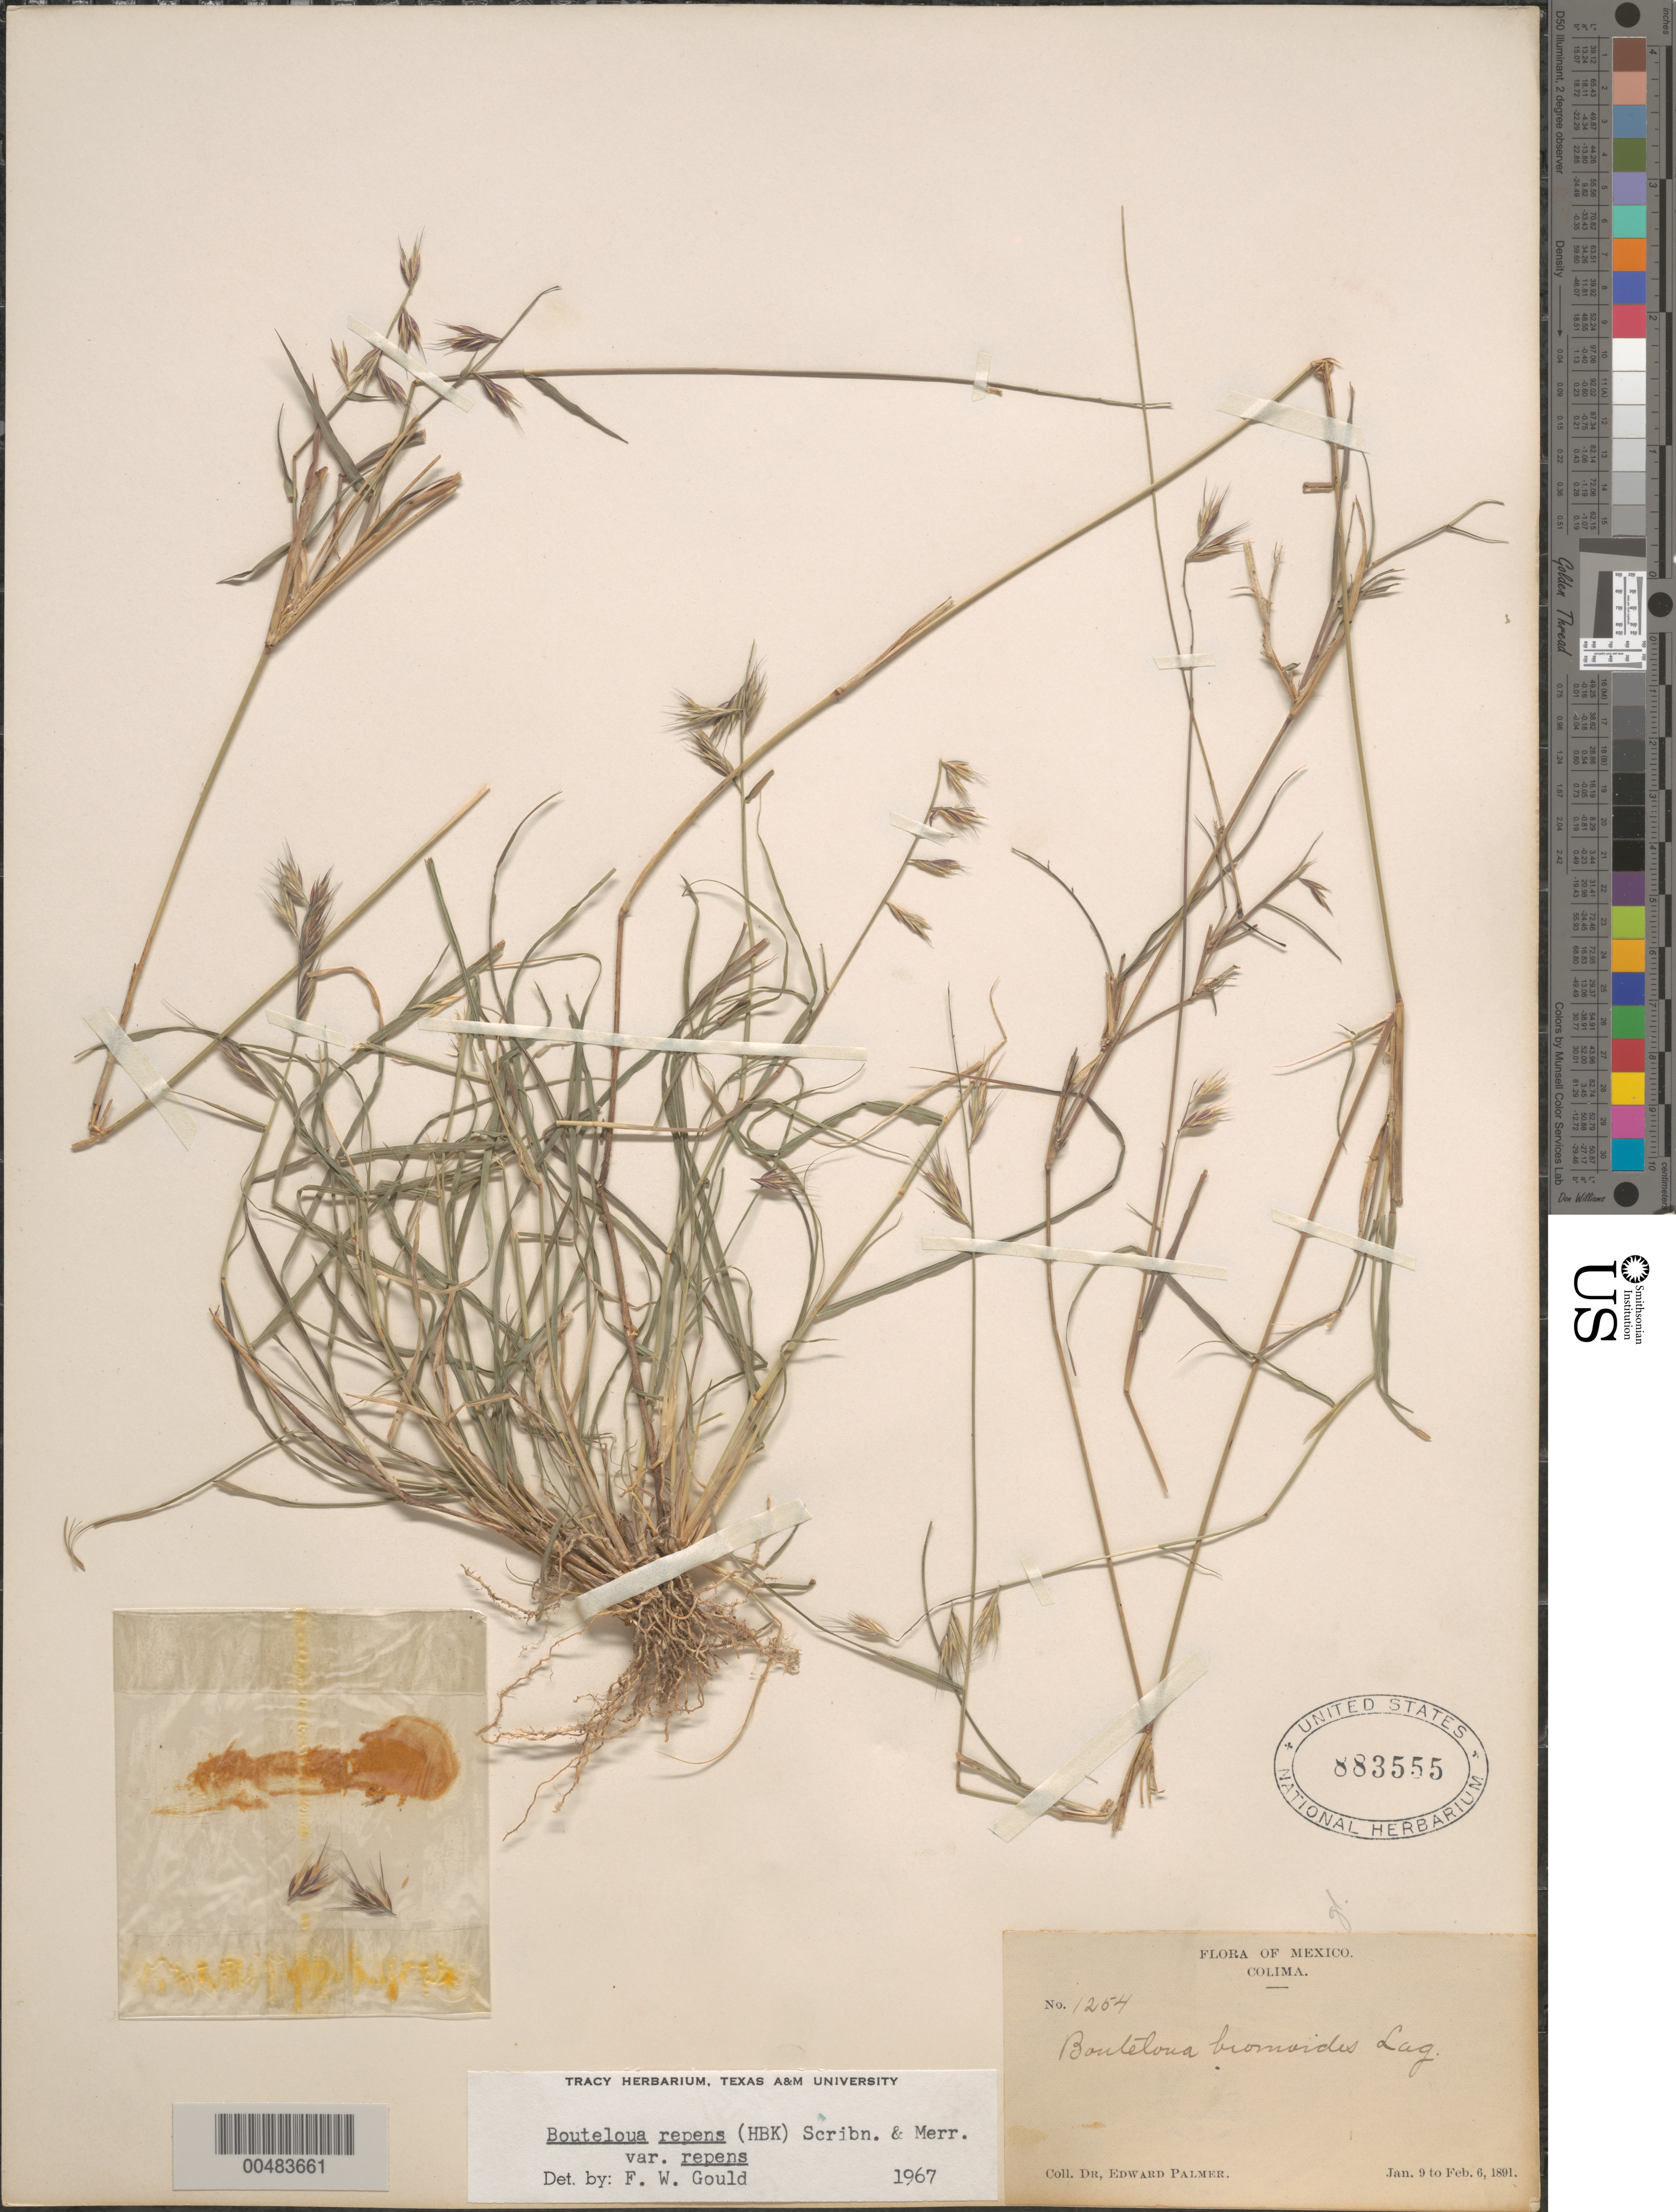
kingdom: Plantae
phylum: Tracheophyta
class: Liliopsida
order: Poales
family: Poaceae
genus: Bouteloua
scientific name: Bouteloua repens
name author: (Kunth) Scribn. & Merr.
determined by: Gould, F. W.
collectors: E. Palmer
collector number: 1254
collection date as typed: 9 Jan 1891 to 6 Feb 1891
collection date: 1891-01-09/1891-02-06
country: Mexico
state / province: Colima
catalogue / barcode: US 883555